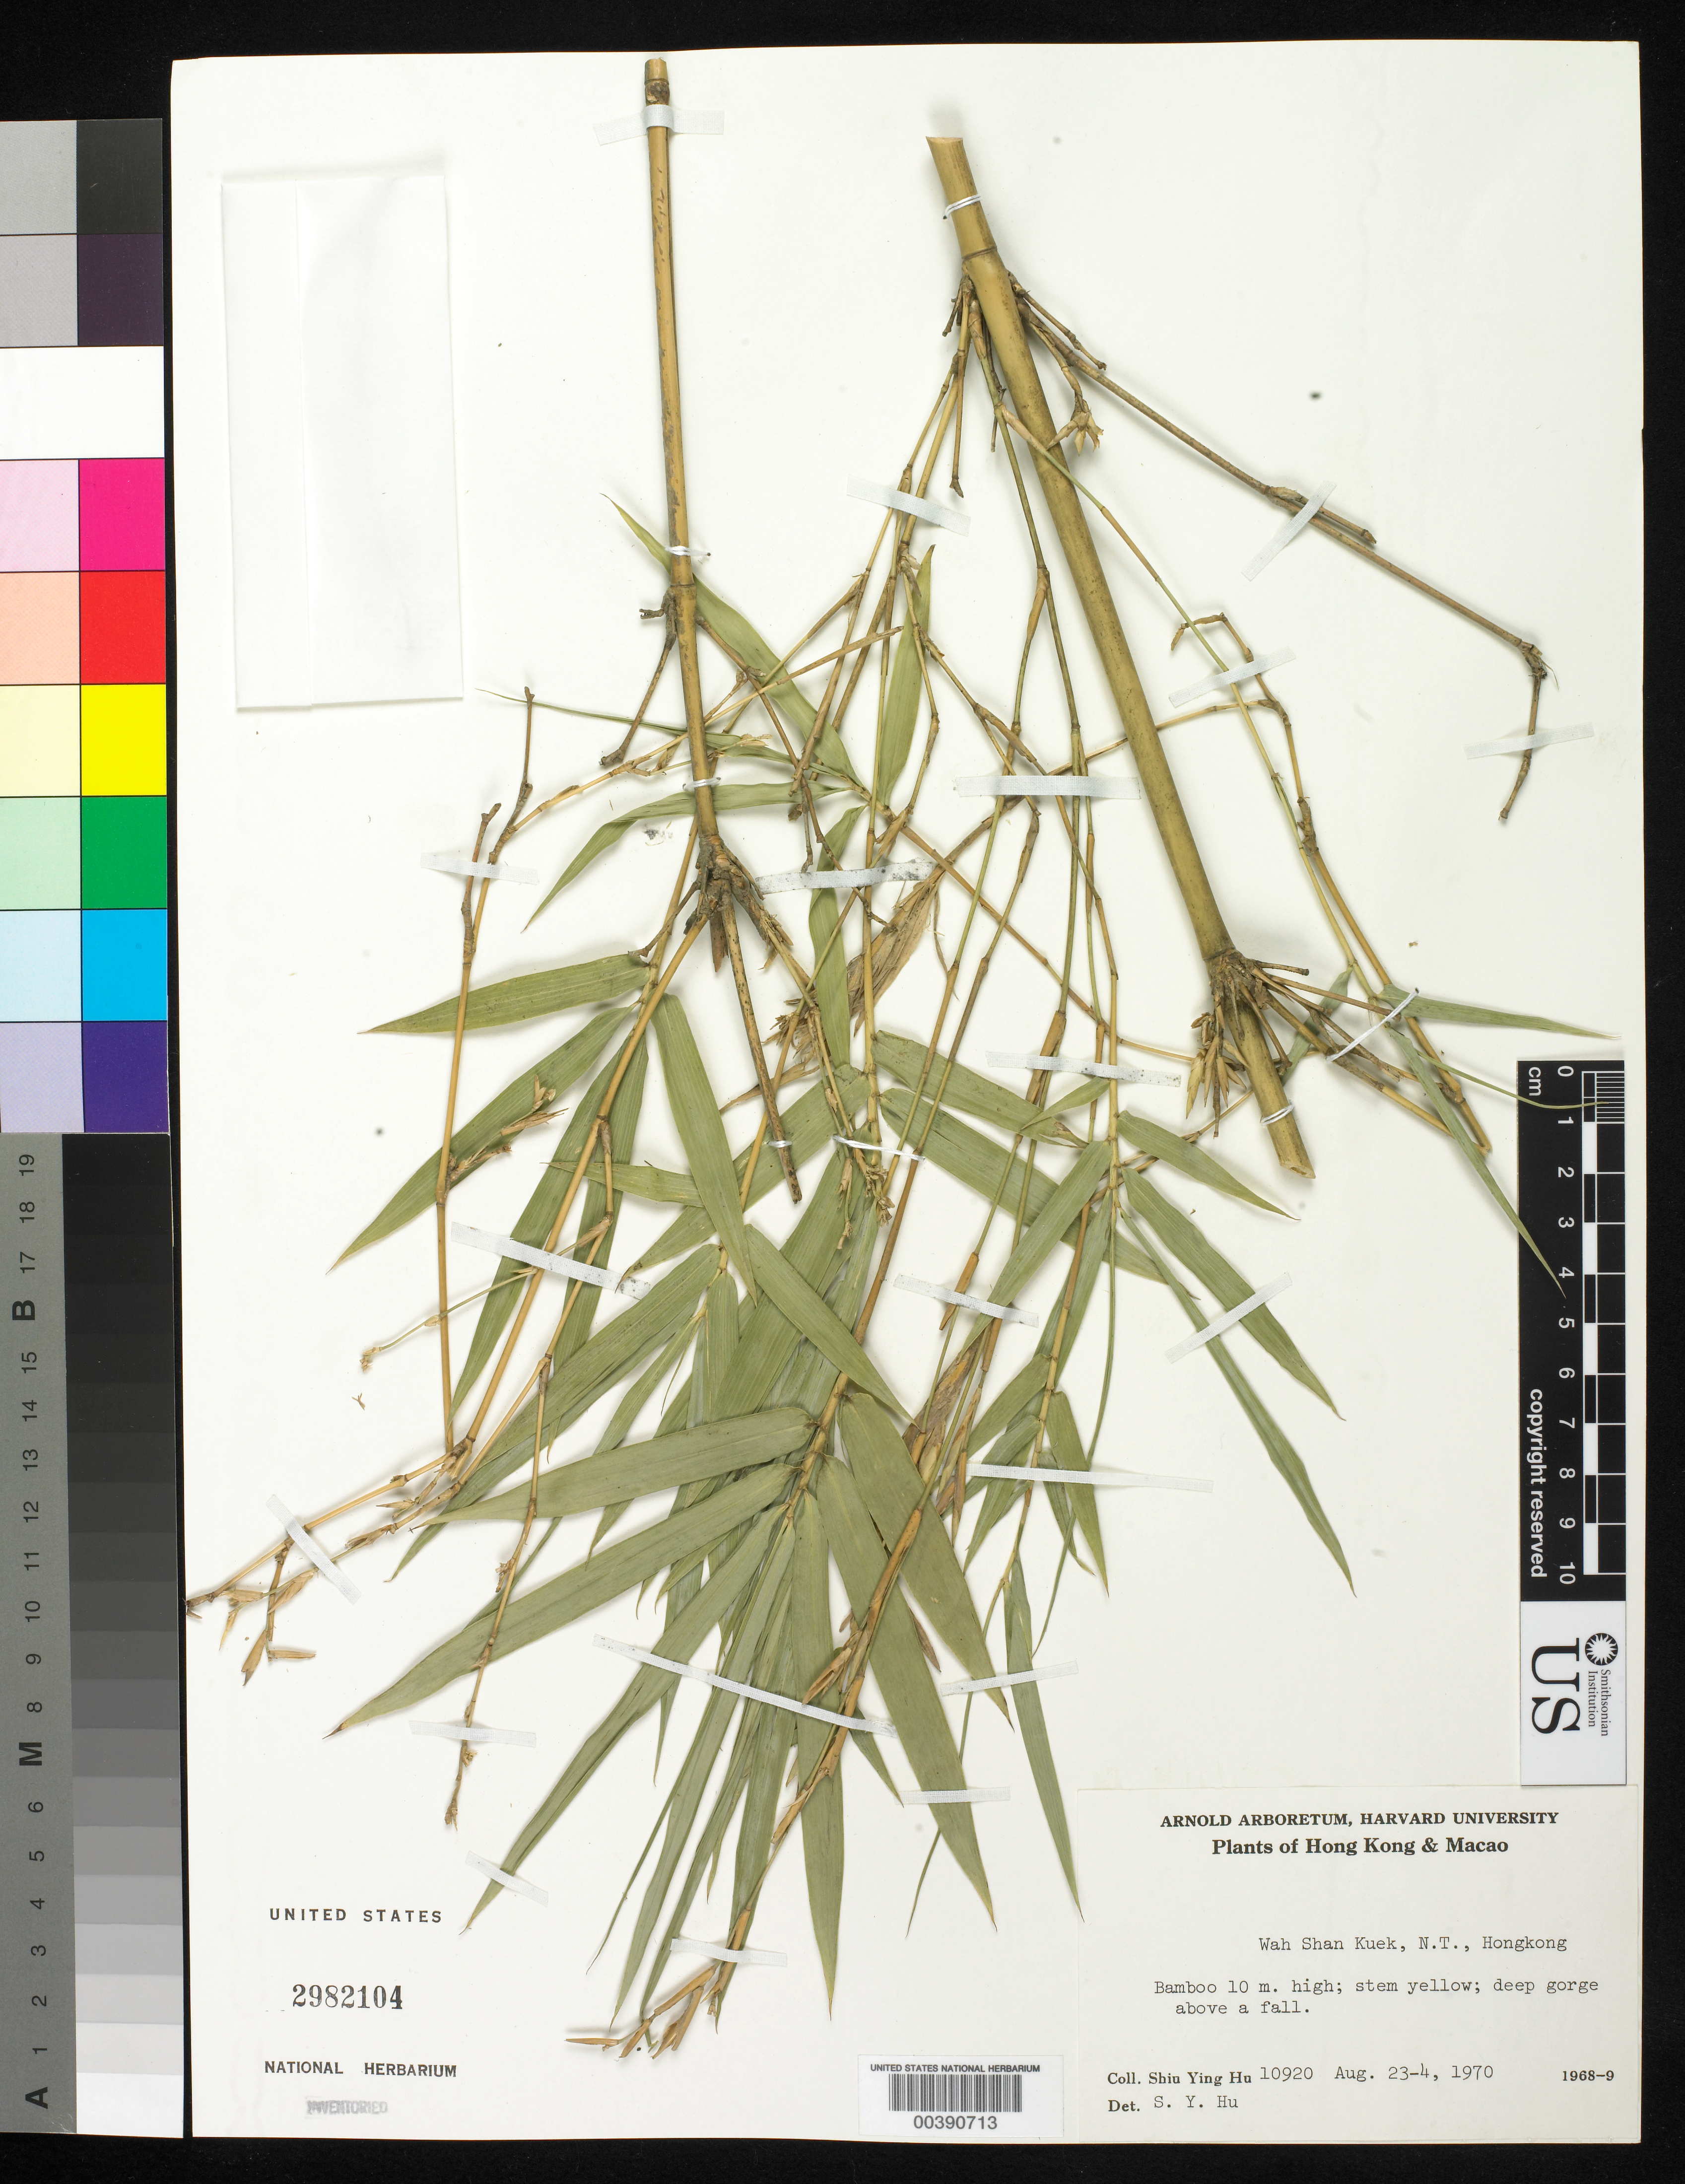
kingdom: Plantae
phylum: Tracheophyta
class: Liliopsida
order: Poales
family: Poaceae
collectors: Y. Shiu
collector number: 10920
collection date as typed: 23 Aug 1970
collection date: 1970-08-23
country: China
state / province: Hong Kong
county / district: New Territories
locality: Wah shan kuek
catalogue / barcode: US 2982104